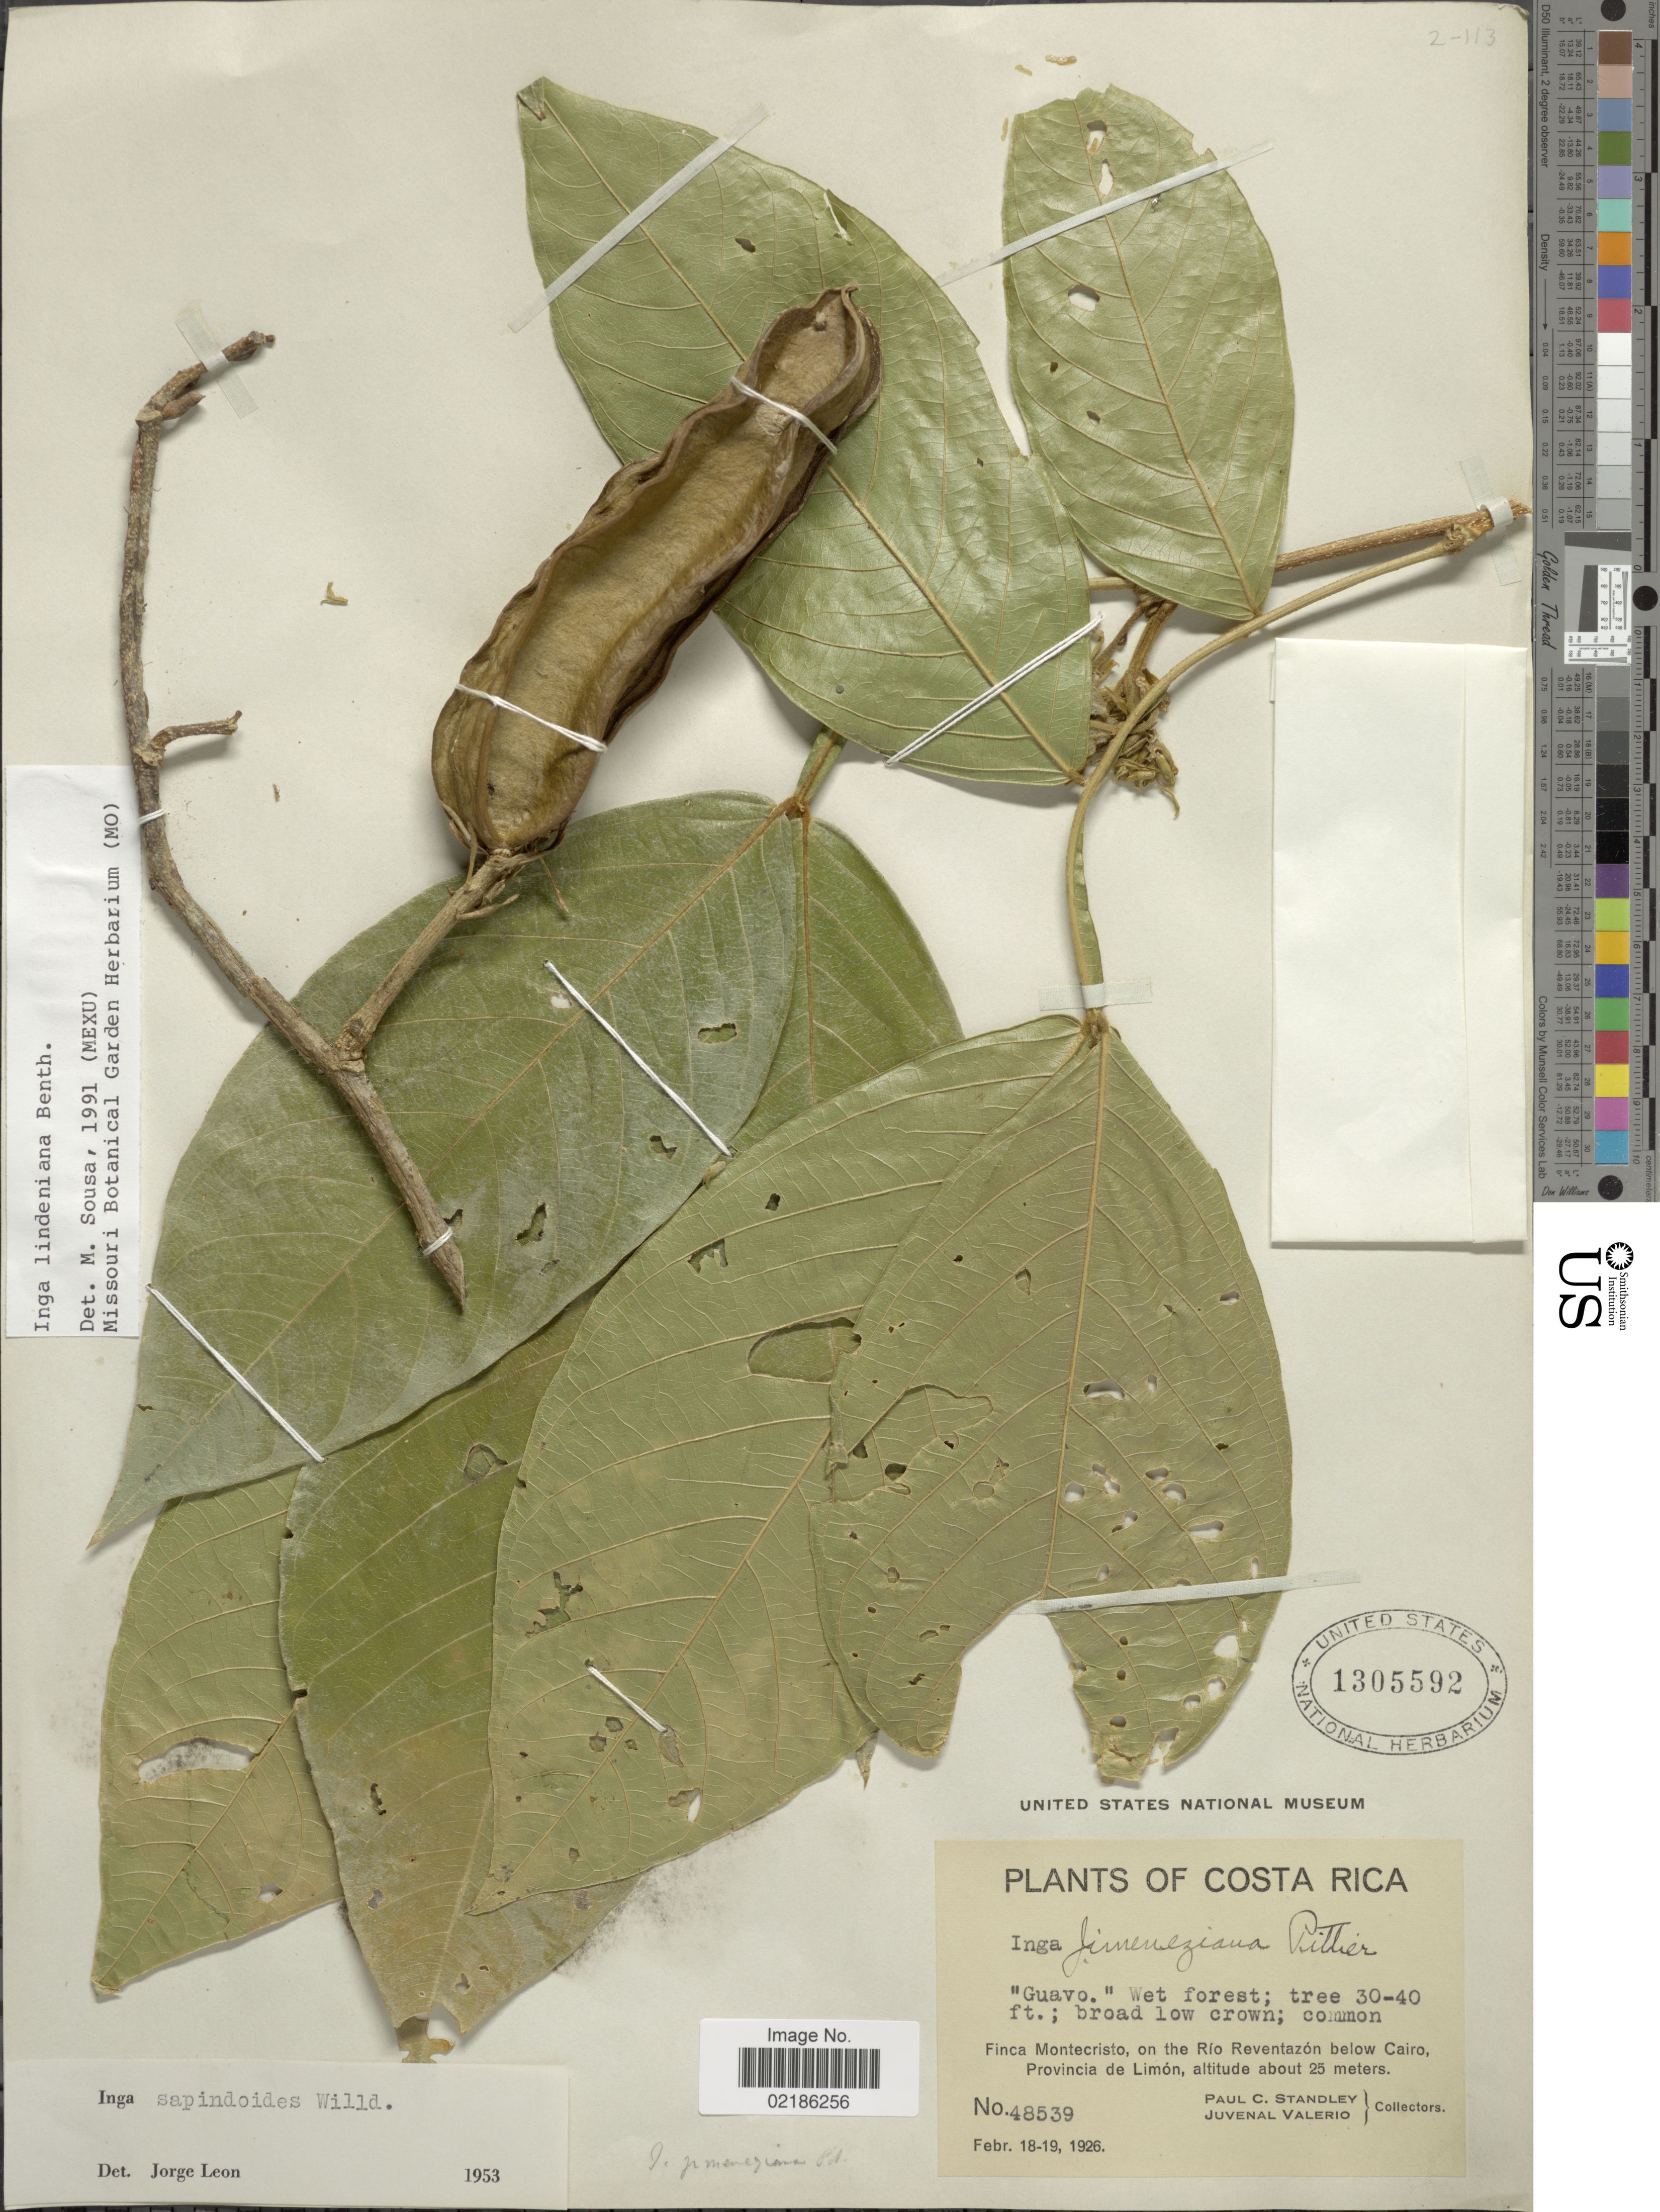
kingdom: Plantae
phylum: Tracheophyta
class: Magnoliopsida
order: Fabales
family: Fabaceae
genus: Inga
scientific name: Inga lindeniana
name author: Benth.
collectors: P. C. Standley & J. Valerio R.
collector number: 48539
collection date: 1926-02-18/1926-02-19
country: Costa Rica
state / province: Limón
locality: Finca Montecristo, on the Rio Reventazon below Cairo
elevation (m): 25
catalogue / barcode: US 1305592